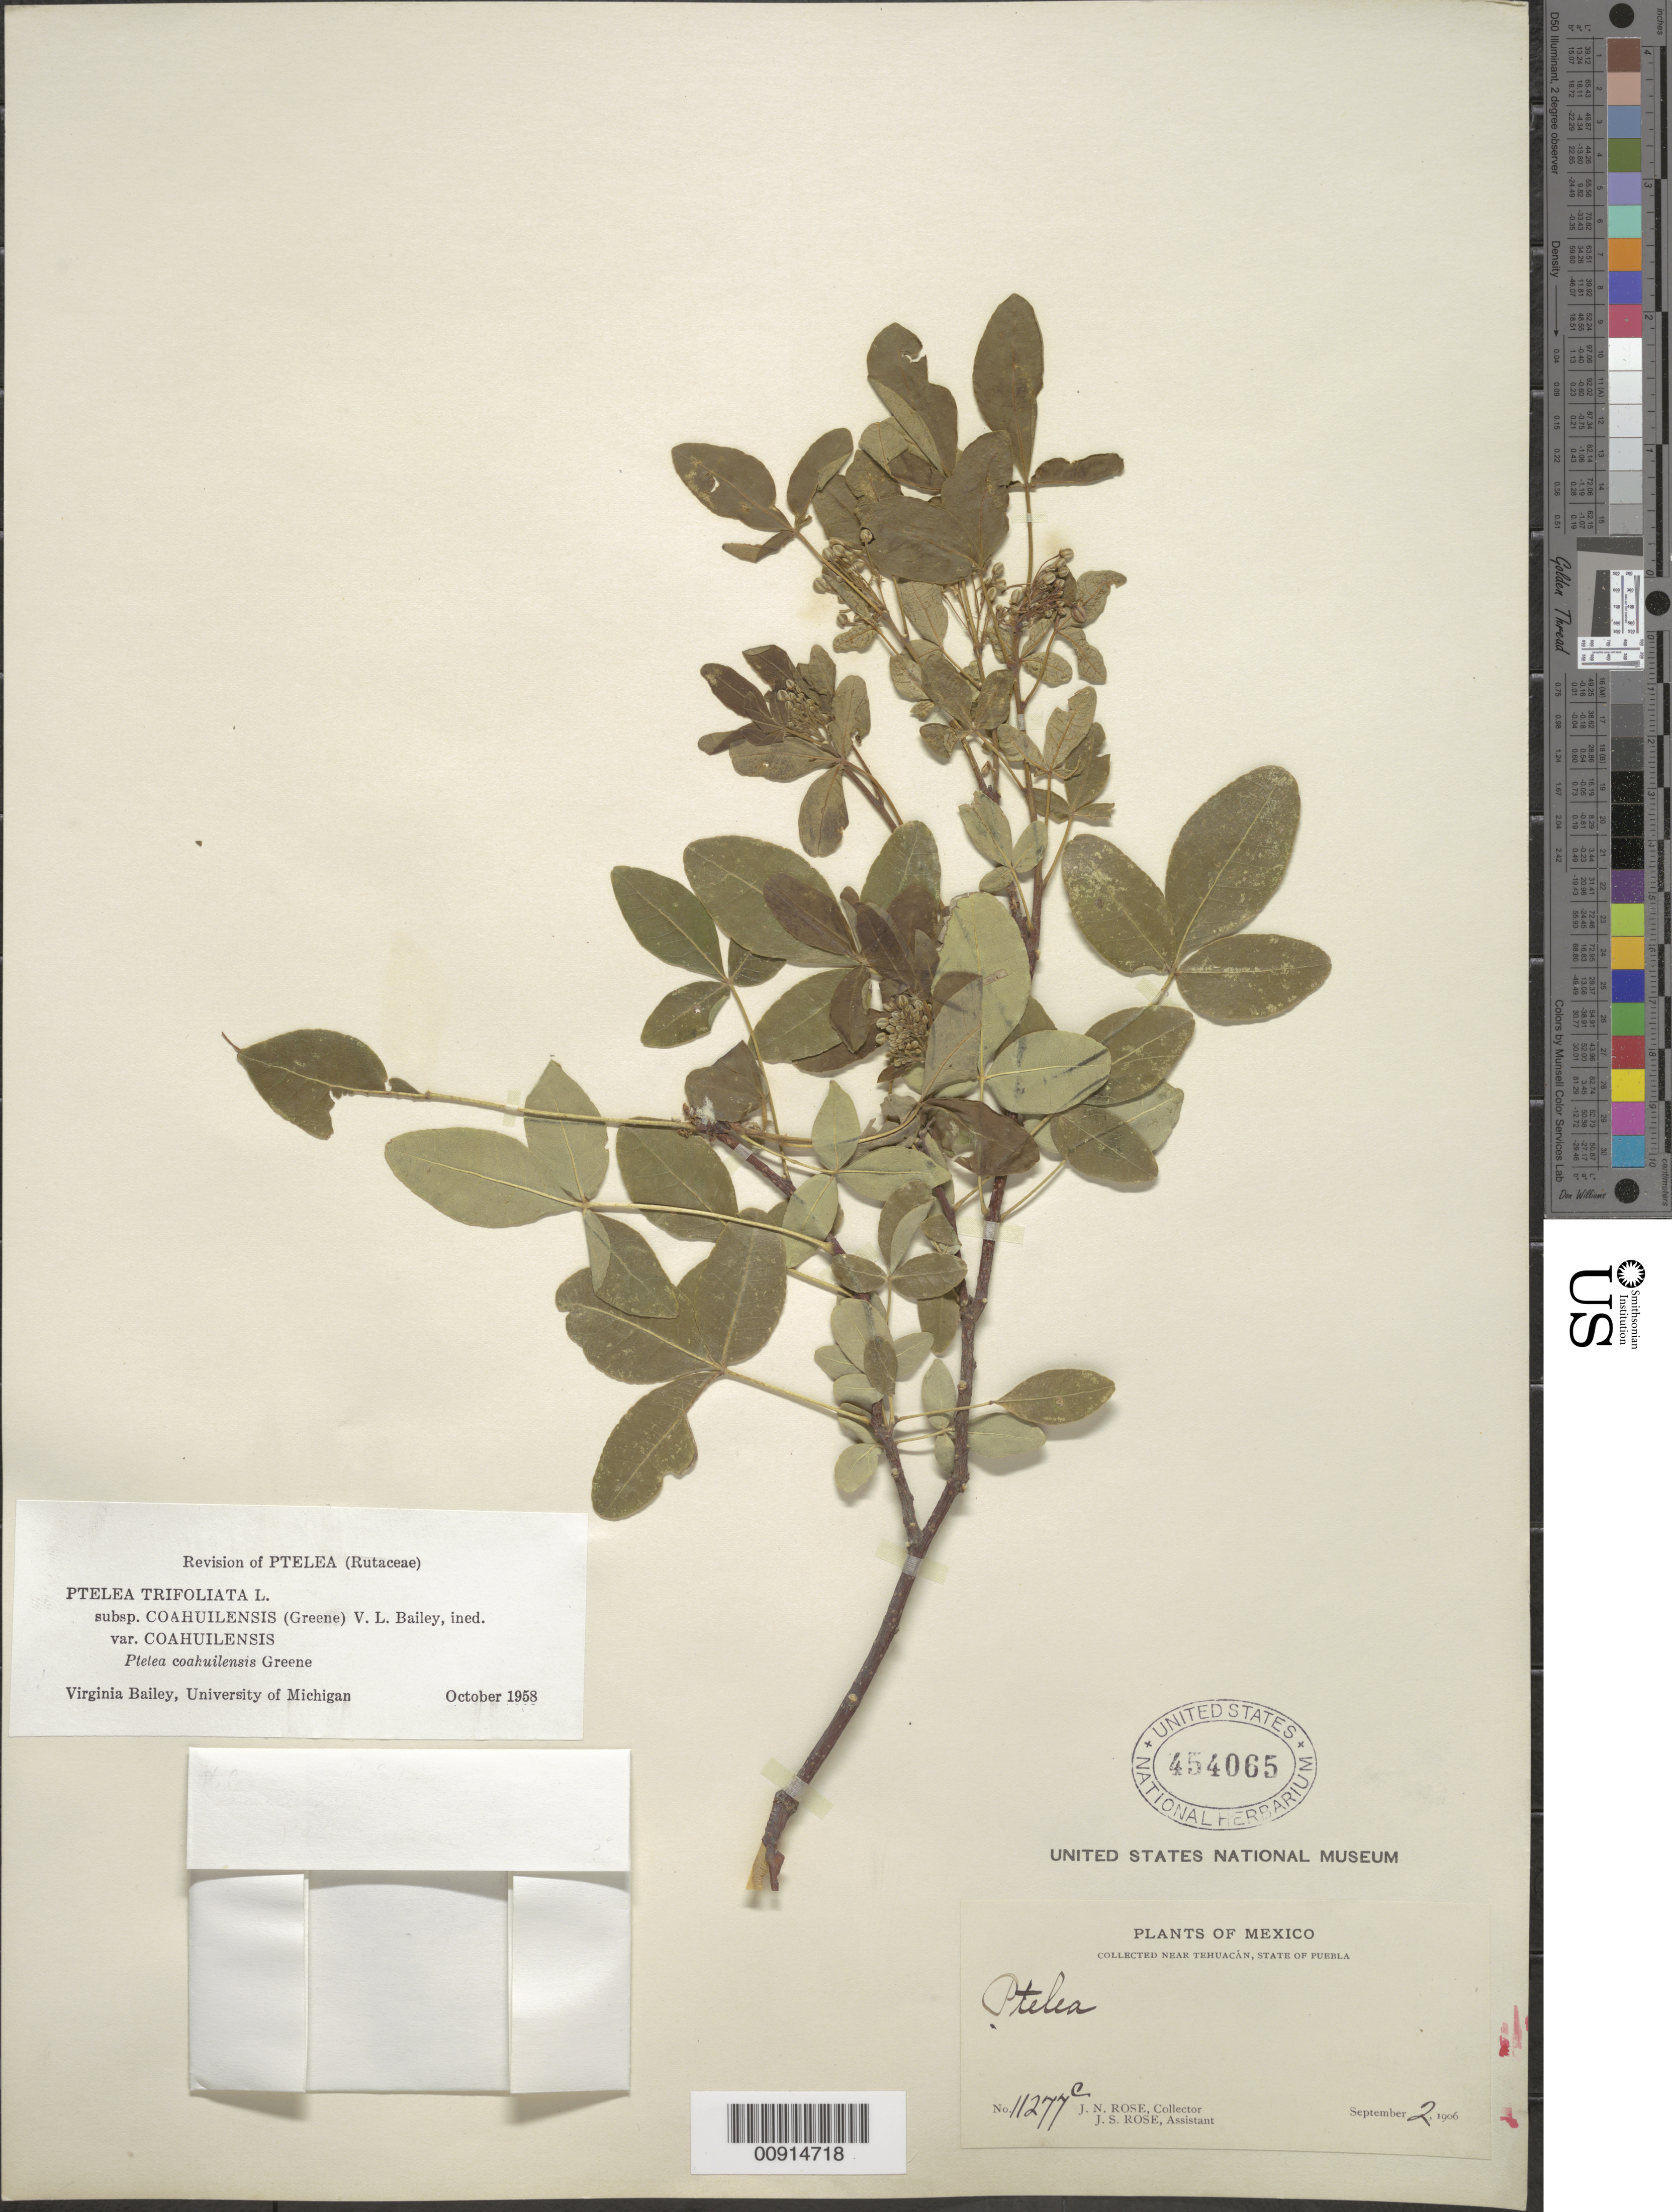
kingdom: Plantae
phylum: Tracheophyta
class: Magnoliopsida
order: Sapindales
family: Rutaceae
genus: Ptelea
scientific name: Ptelea trifoliata subsp. coahuilensis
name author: (Greene) V. L. Bailey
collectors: J. N. Rose & J. S. Rose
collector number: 11277 c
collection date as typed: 02 Sep 1906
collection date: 1906-09-02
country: Mexico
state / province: Puebla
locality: Near Tehuacán, State of Puebla.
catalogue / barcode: US 454065